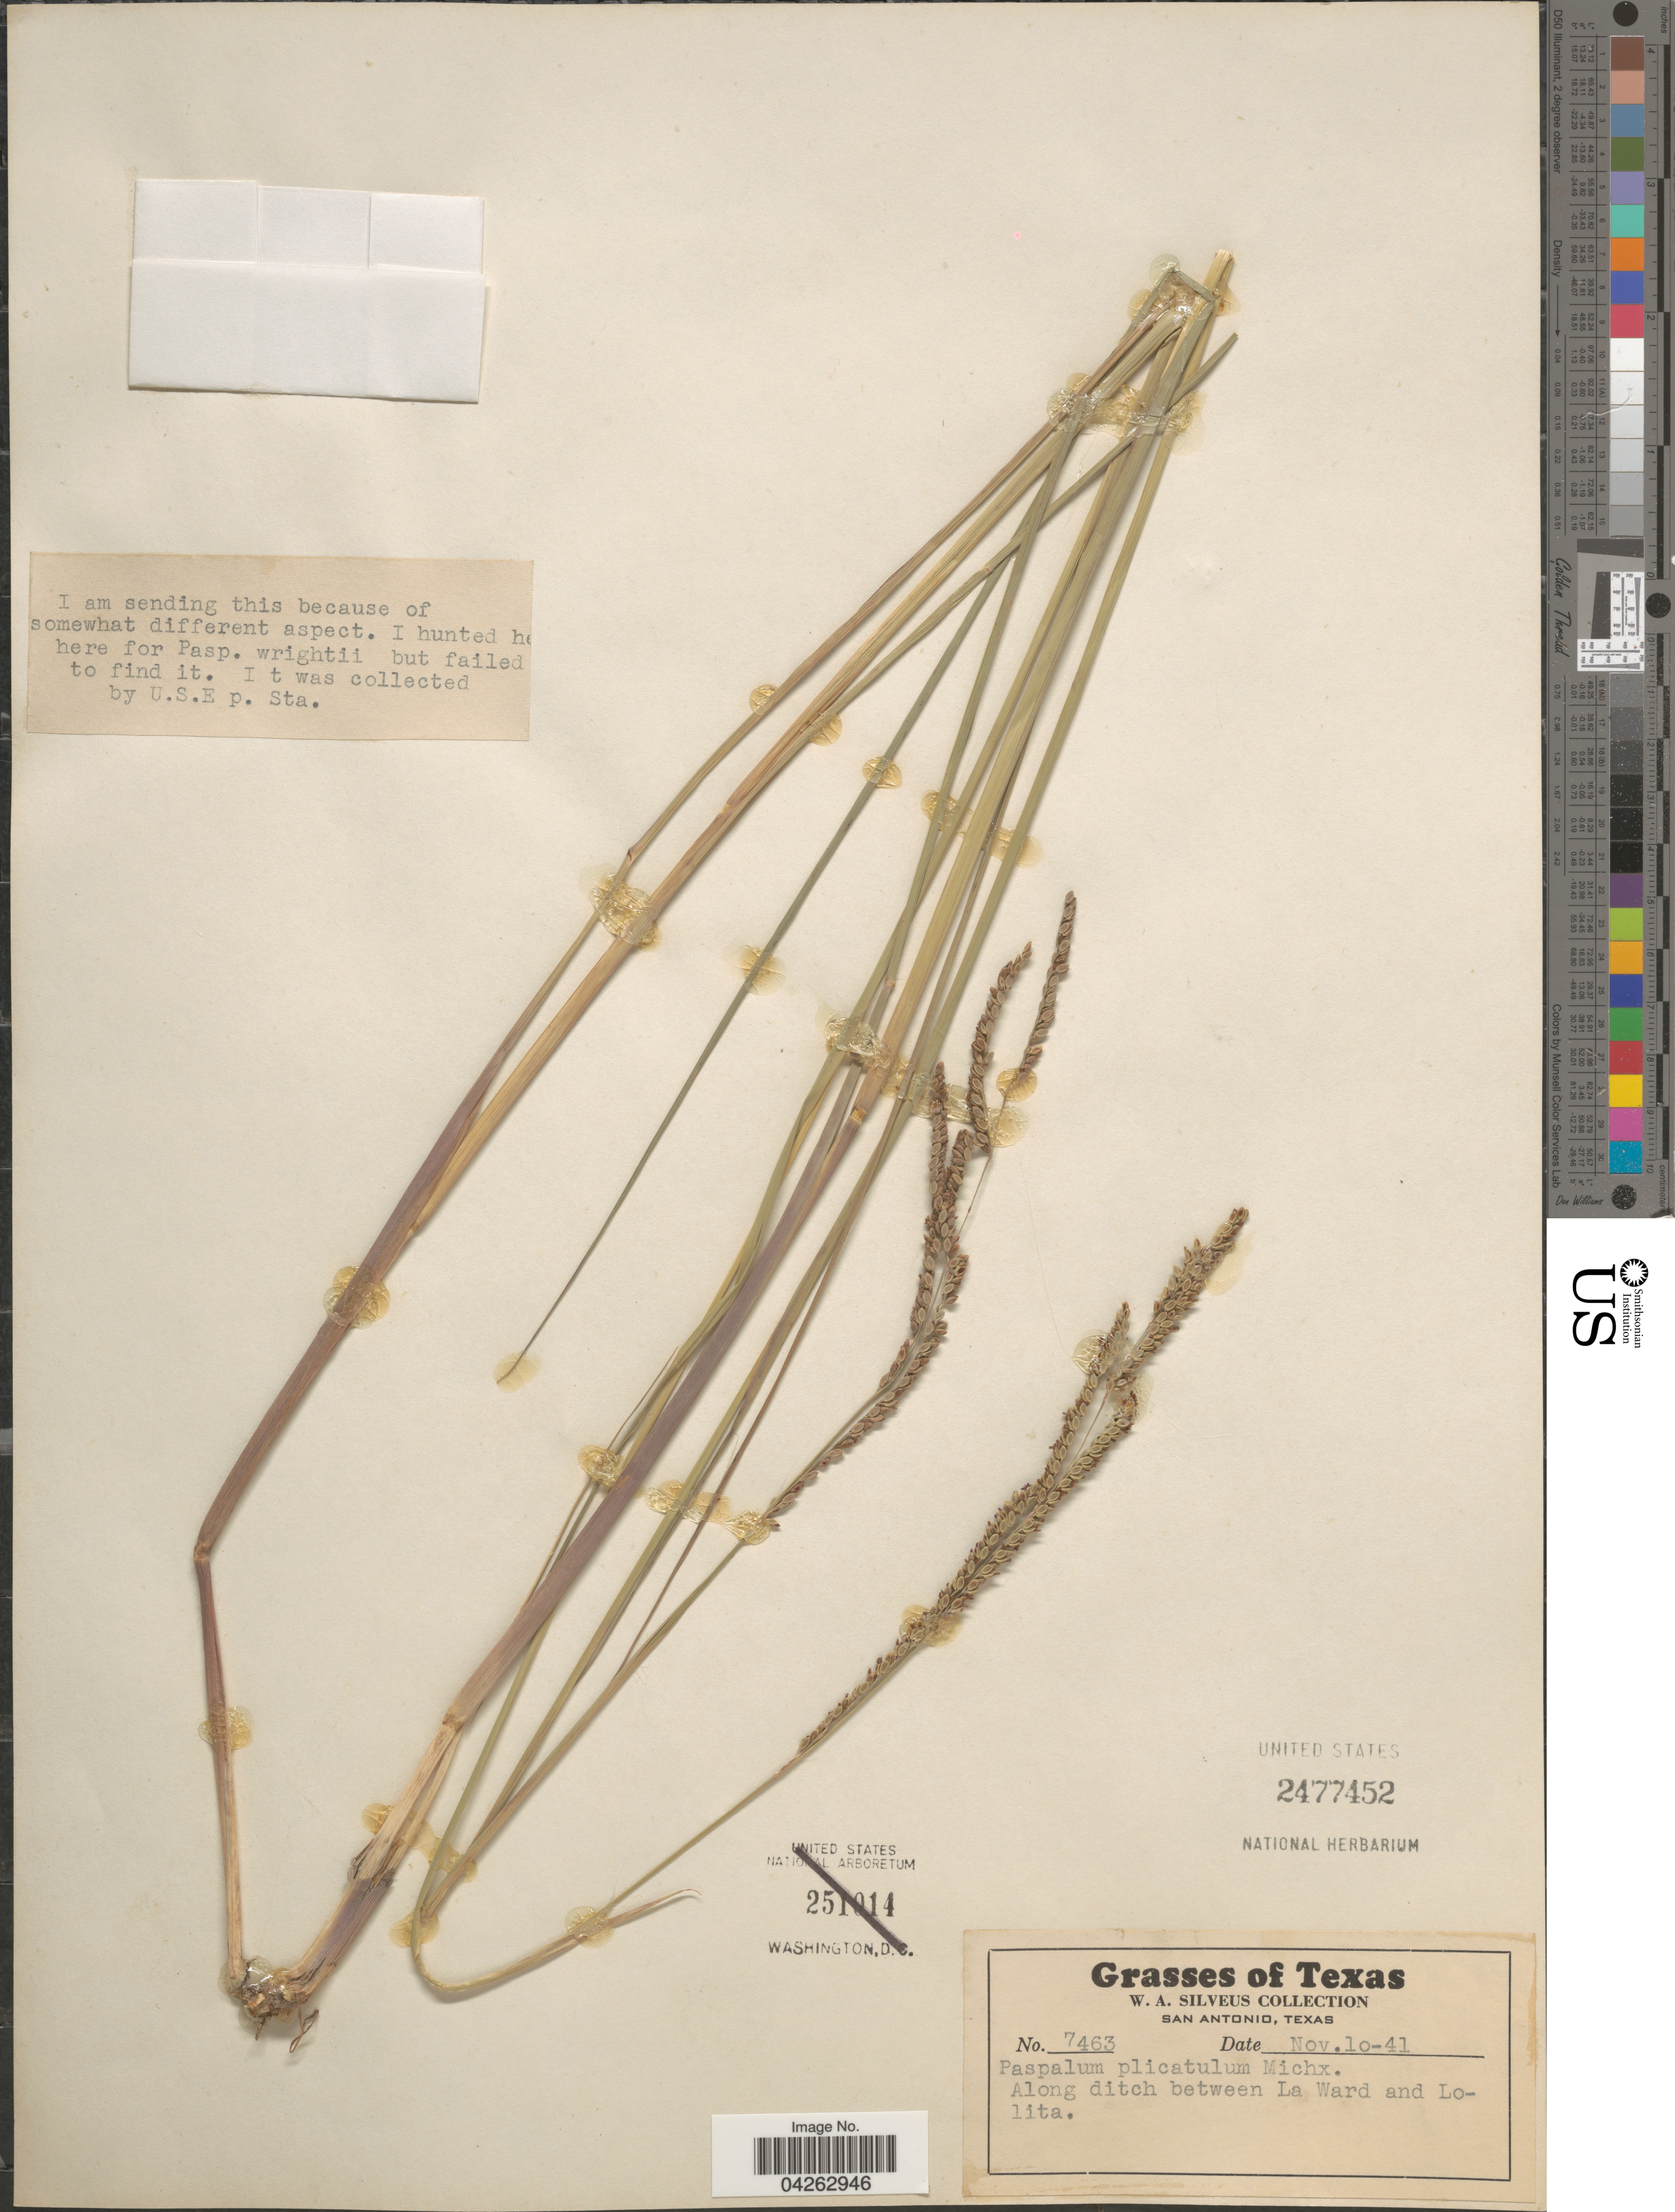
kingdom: Plantae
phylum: Tracheophyta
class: Liliopsida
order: Poales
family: Poaceae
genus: Paspalum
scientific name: Paspalum plicatulum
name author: Michx.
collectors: W. Silveus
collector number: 7463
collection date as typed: Transcribed d/m/y: 10/11/41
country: United States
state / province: Texas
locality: Along ditch between La Ward and Lolita.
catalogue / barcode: US 2477452